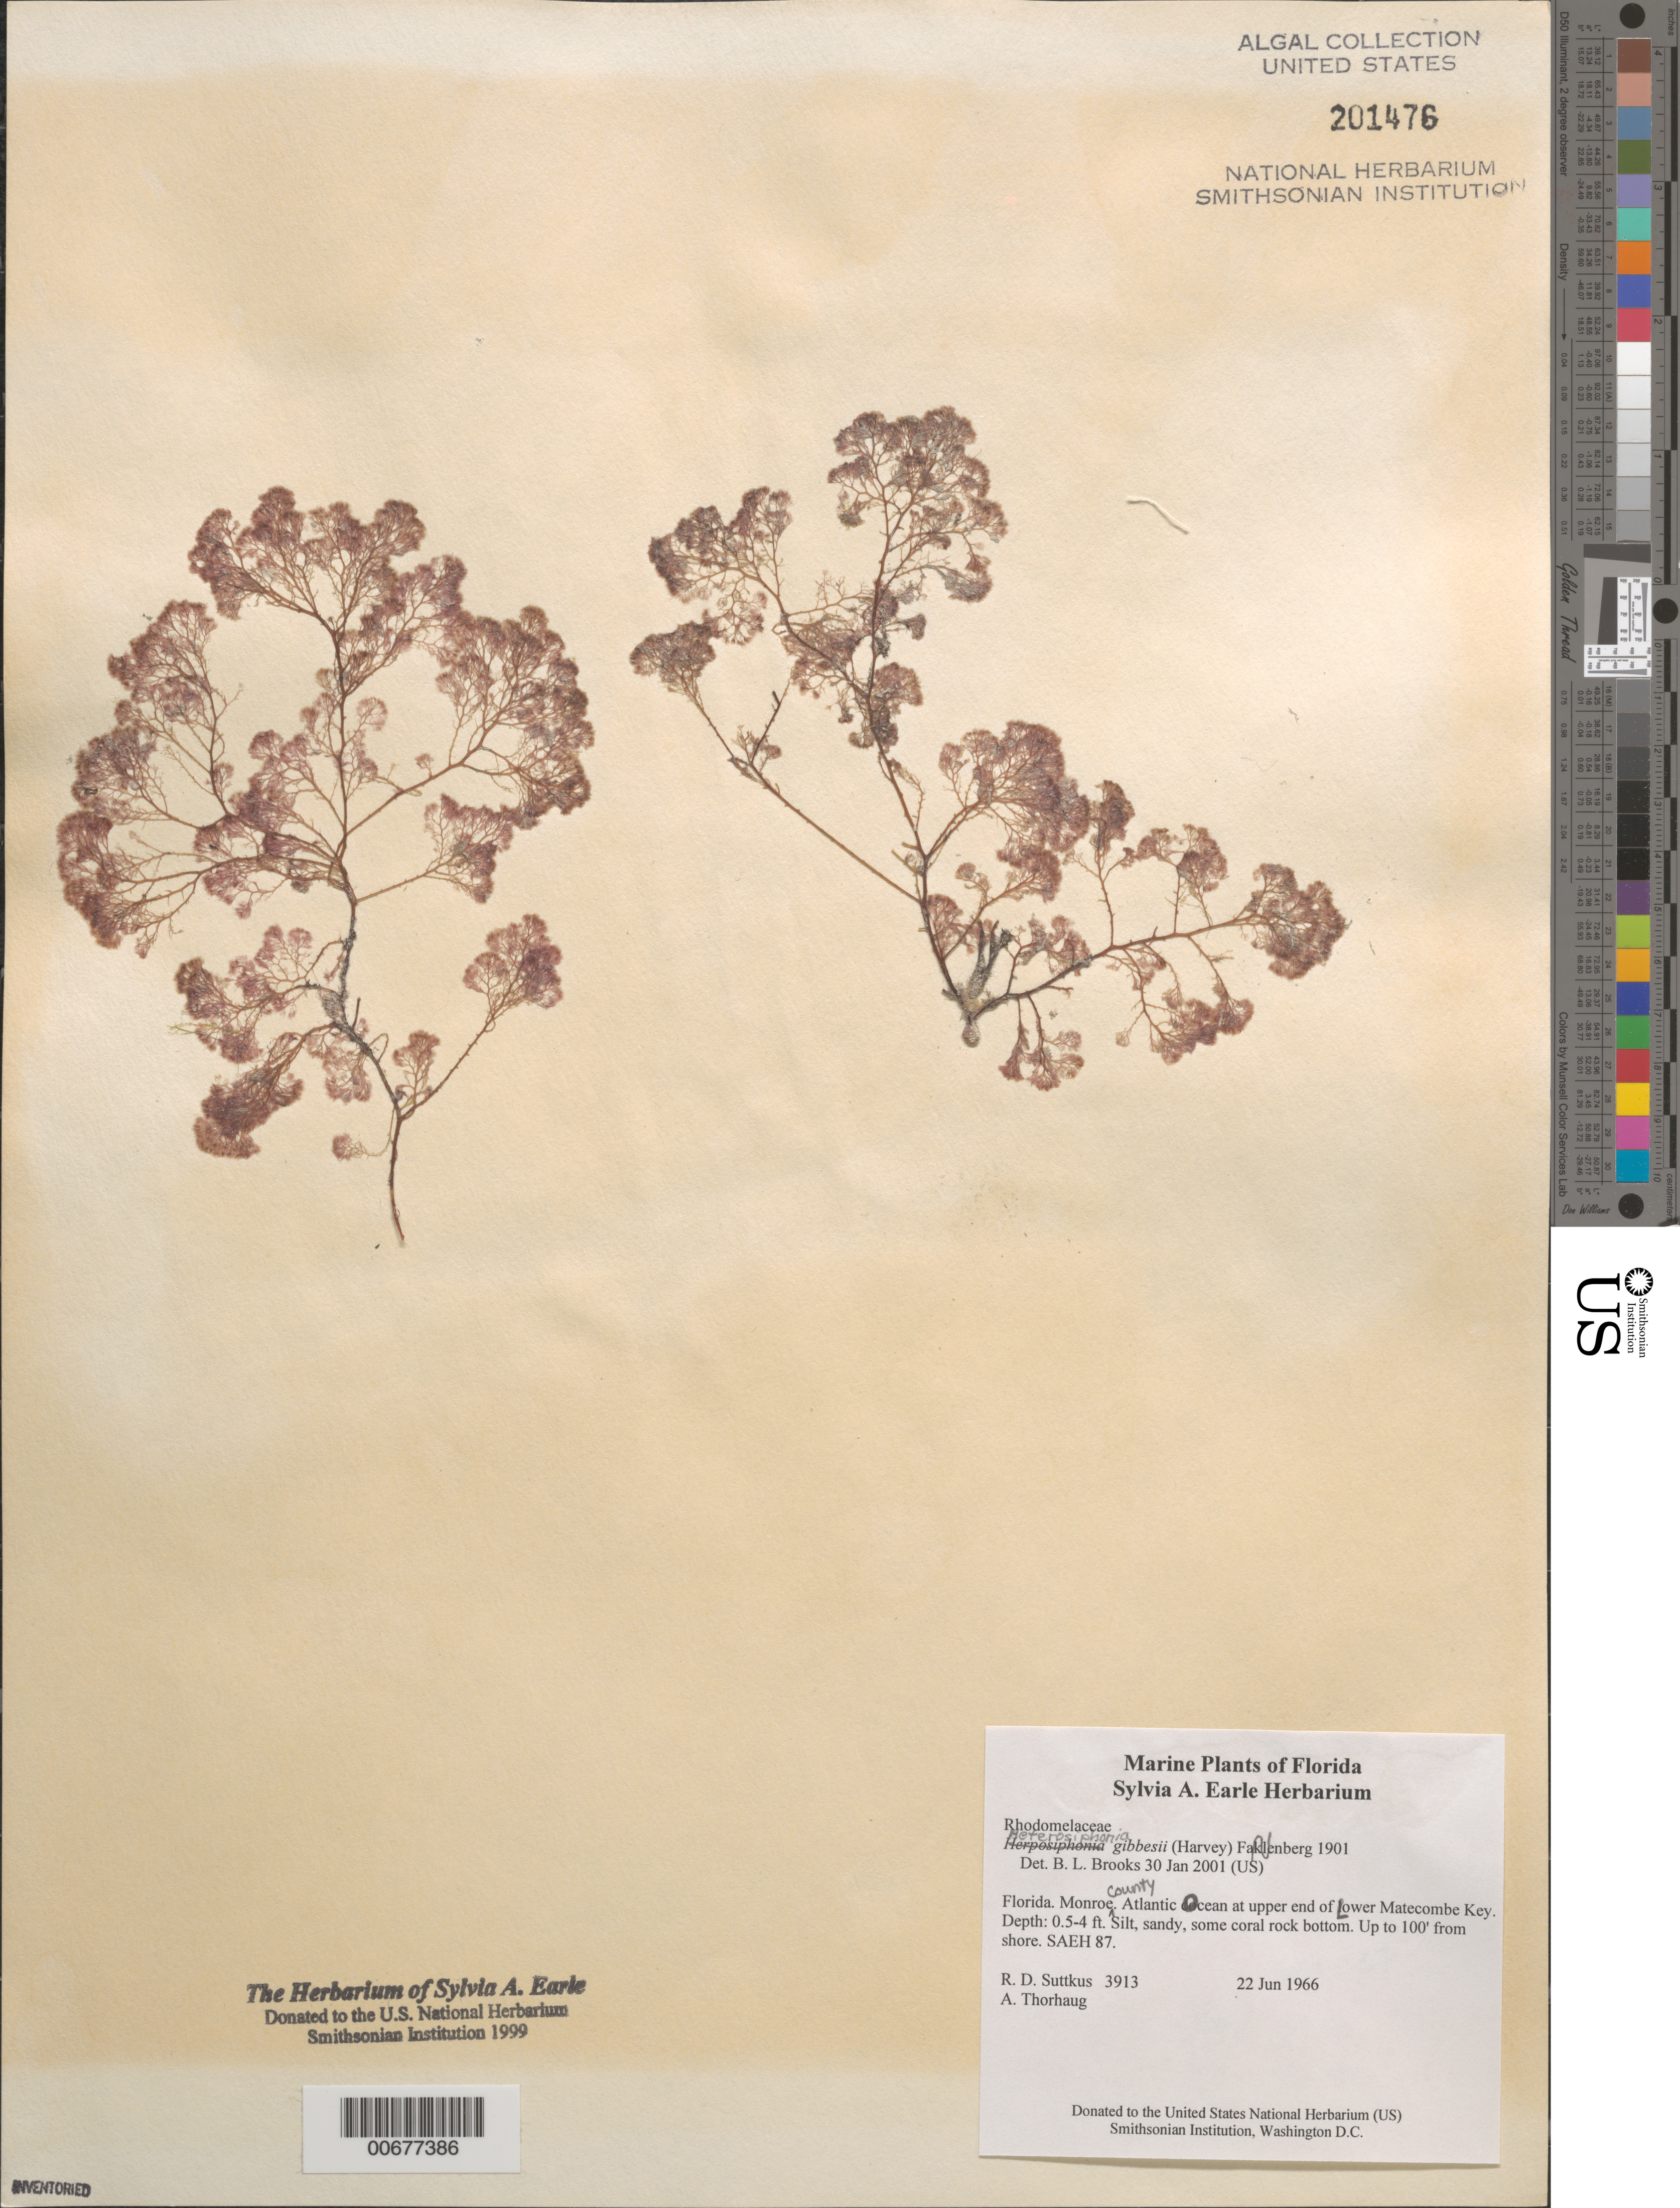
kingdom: Plantae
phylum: Rhodophyta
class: Florideophyceae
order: Ceramiales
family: Dasyaceae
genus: Heterosiphonia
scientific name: Heterosiphonia gibbesii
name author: (Harv.)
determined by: Brooks, B. L., (BOT), Smithsonian Institution - National Museum of Natural History (UNITED STATES)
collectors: R. Suttkus & A. Thorhaug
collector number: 3913 & SAEH 87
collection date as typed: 22 Jun 1966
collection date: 1966-06-22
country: United States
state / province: Florida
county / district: Monroe County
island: Lower Matecumbe Key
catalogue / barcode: US 201476